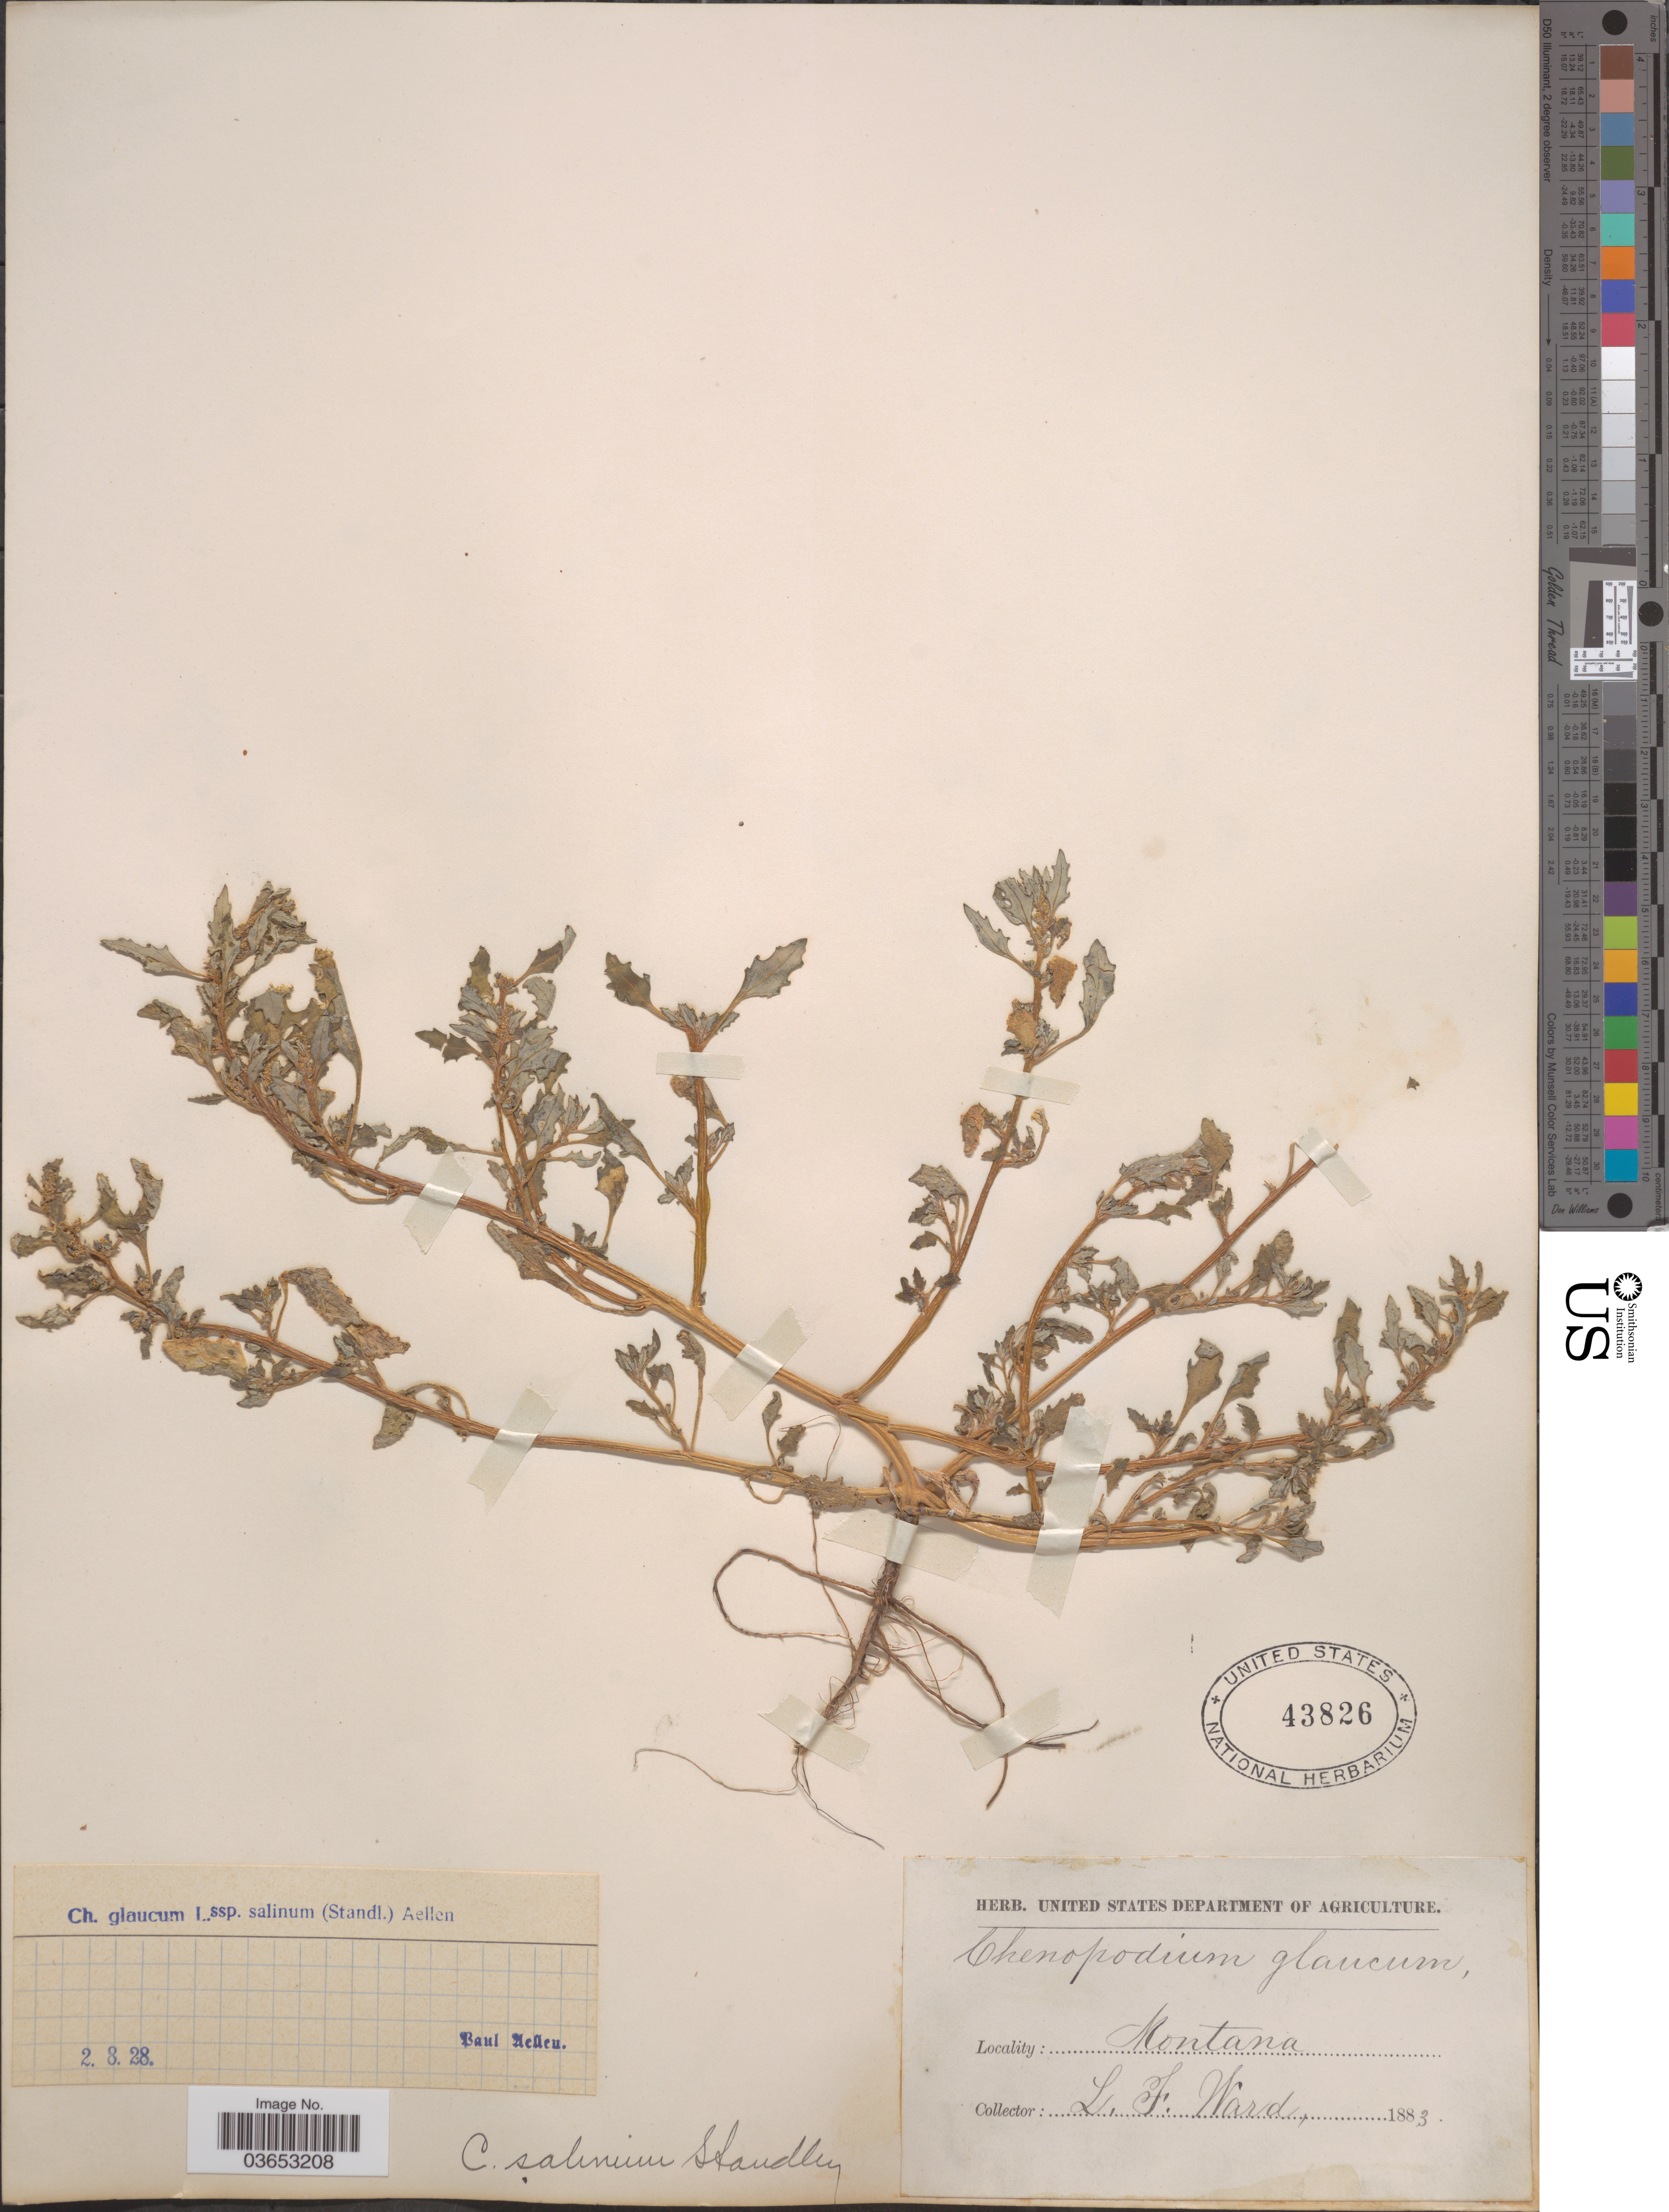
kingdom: Plantae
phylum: Tracheophyta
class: Magnoliopsida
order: Caryophyllales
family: Amaranthaceae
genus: Chenopodium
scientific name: Chenopodium glaucum subsp. salinum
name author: (Aellen) Aellen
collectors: L. Ward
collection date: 1883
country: United States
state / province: Montana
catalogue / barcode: US 43826